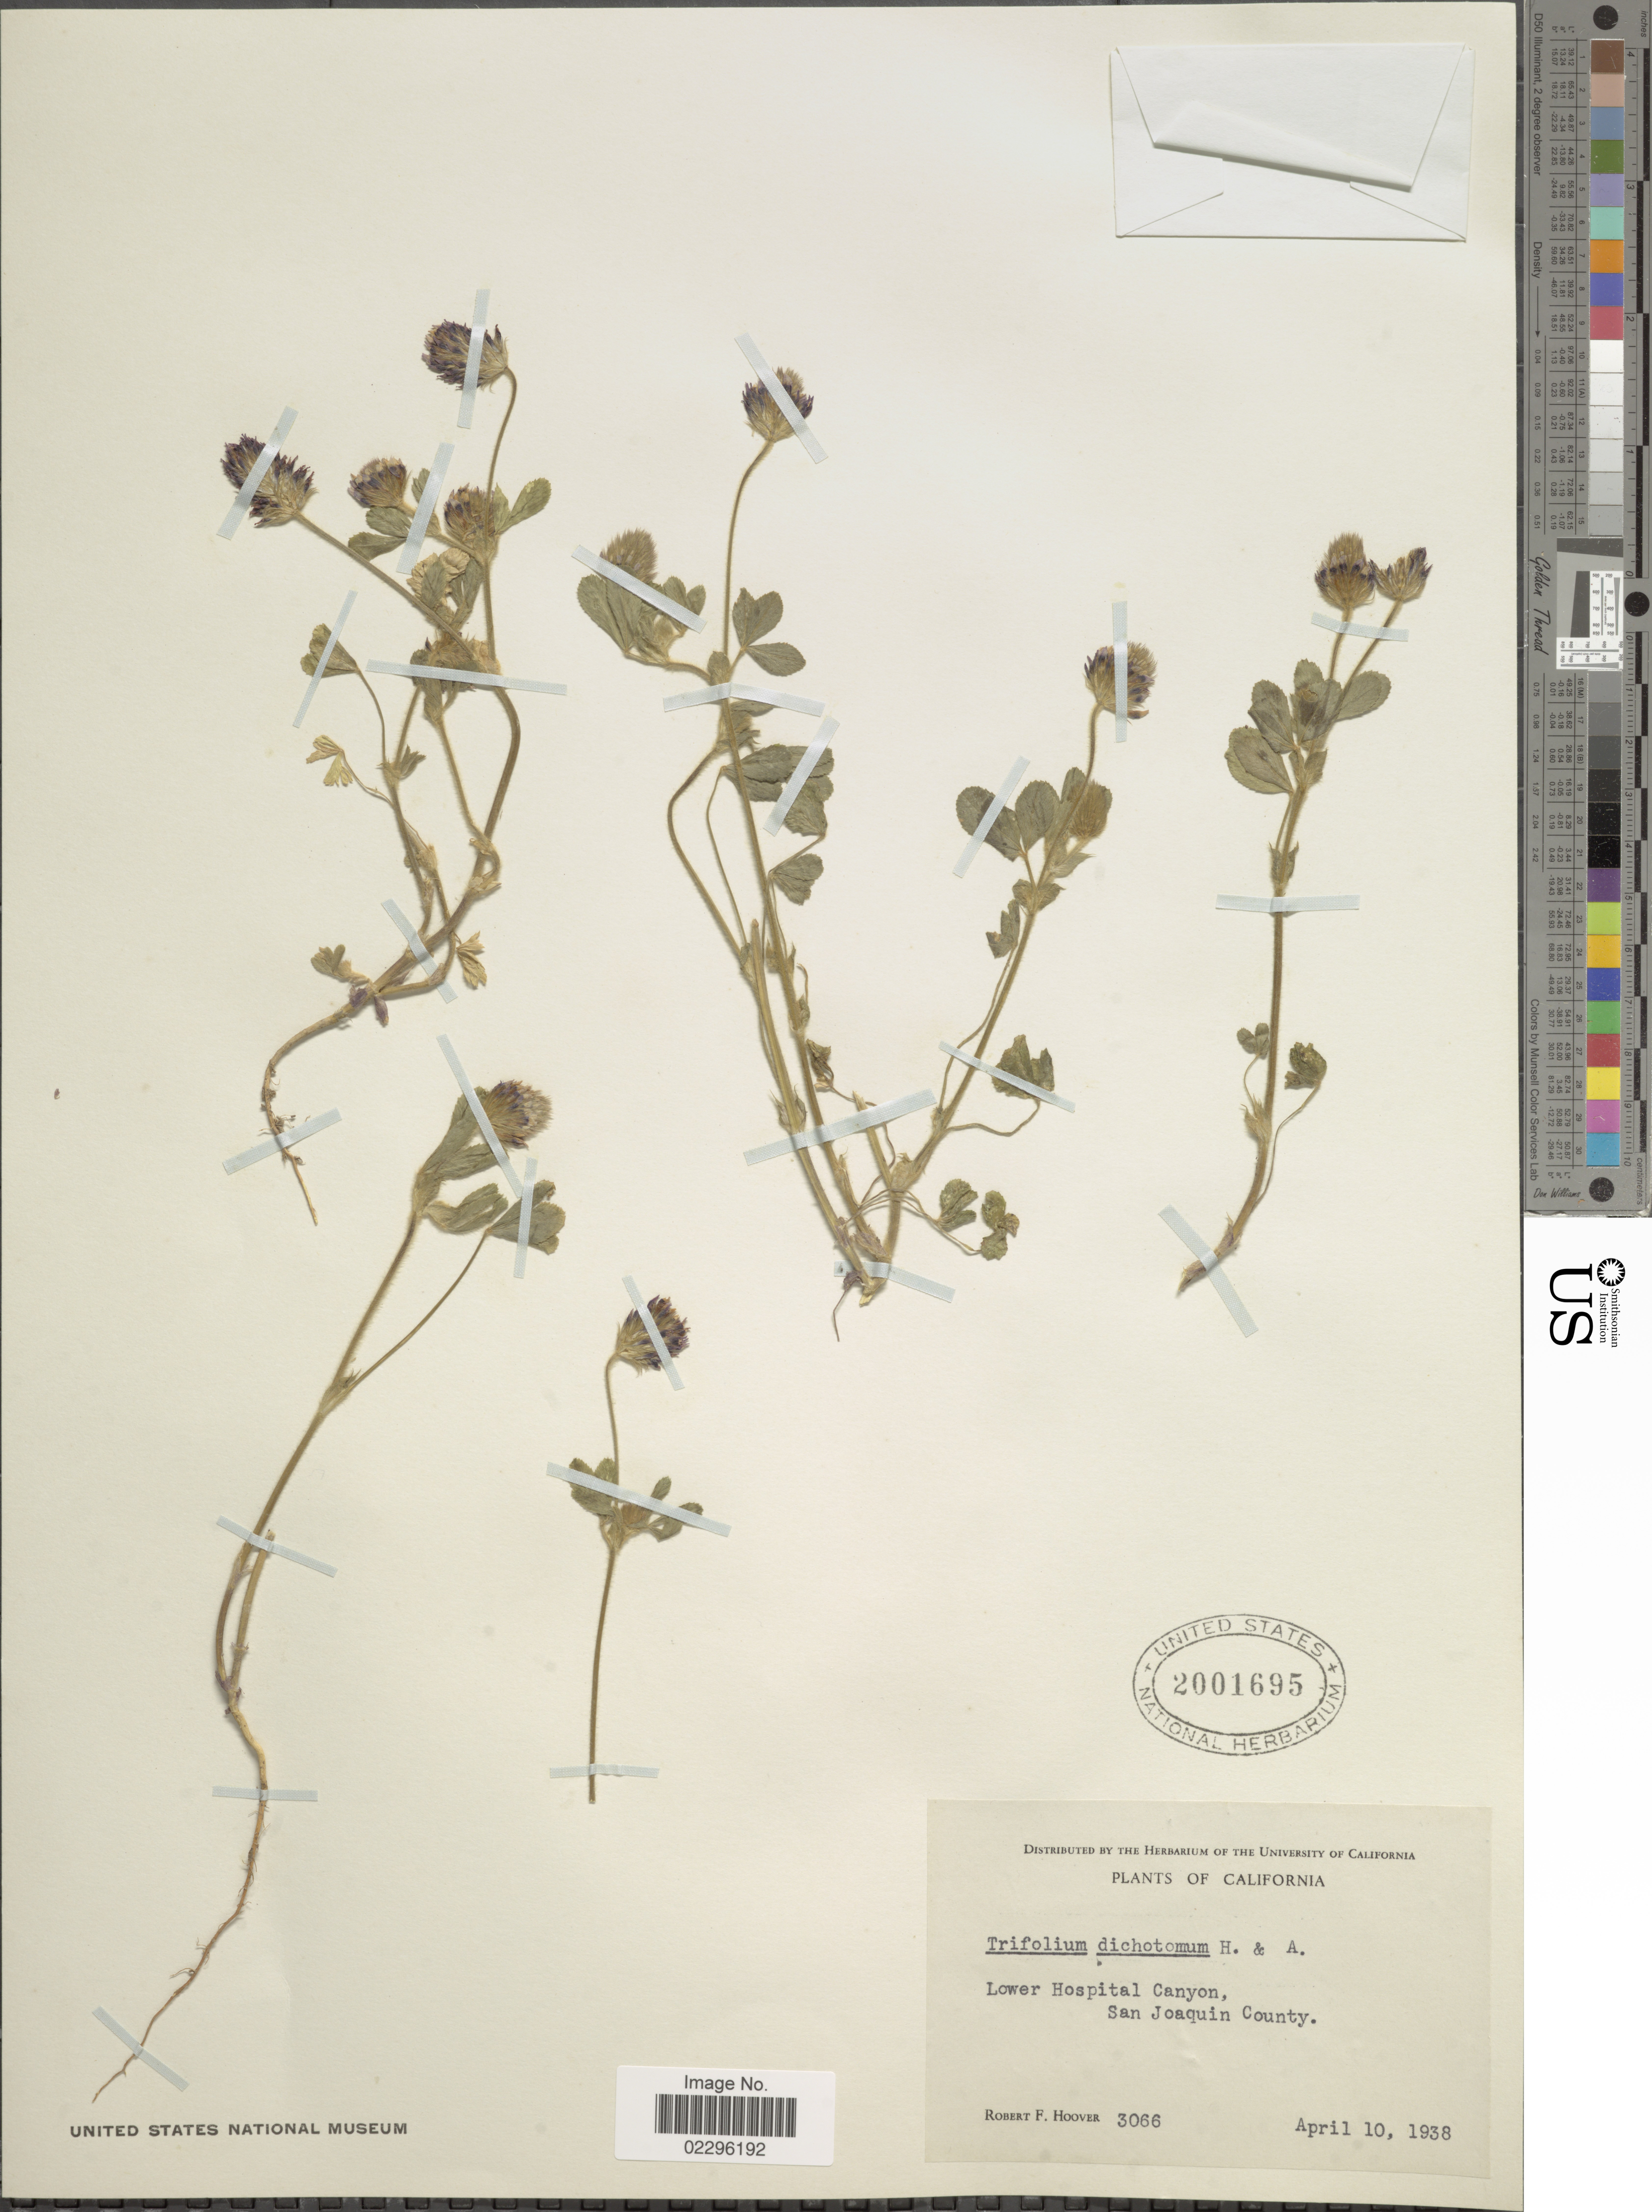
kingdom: Plantae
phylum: Tracheophyta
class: Magnoliopsida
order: Fabales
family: Fabaceae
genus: Trifolium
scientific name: Trifolium dichotomum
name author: Hook. & Arn.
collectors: R. F. Hoover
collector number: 3066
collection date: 1938-04-10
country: United States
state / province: California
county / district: San Joaquin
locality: Lower Hospital Canyon, San Joaquin County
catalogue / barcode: US 2001695